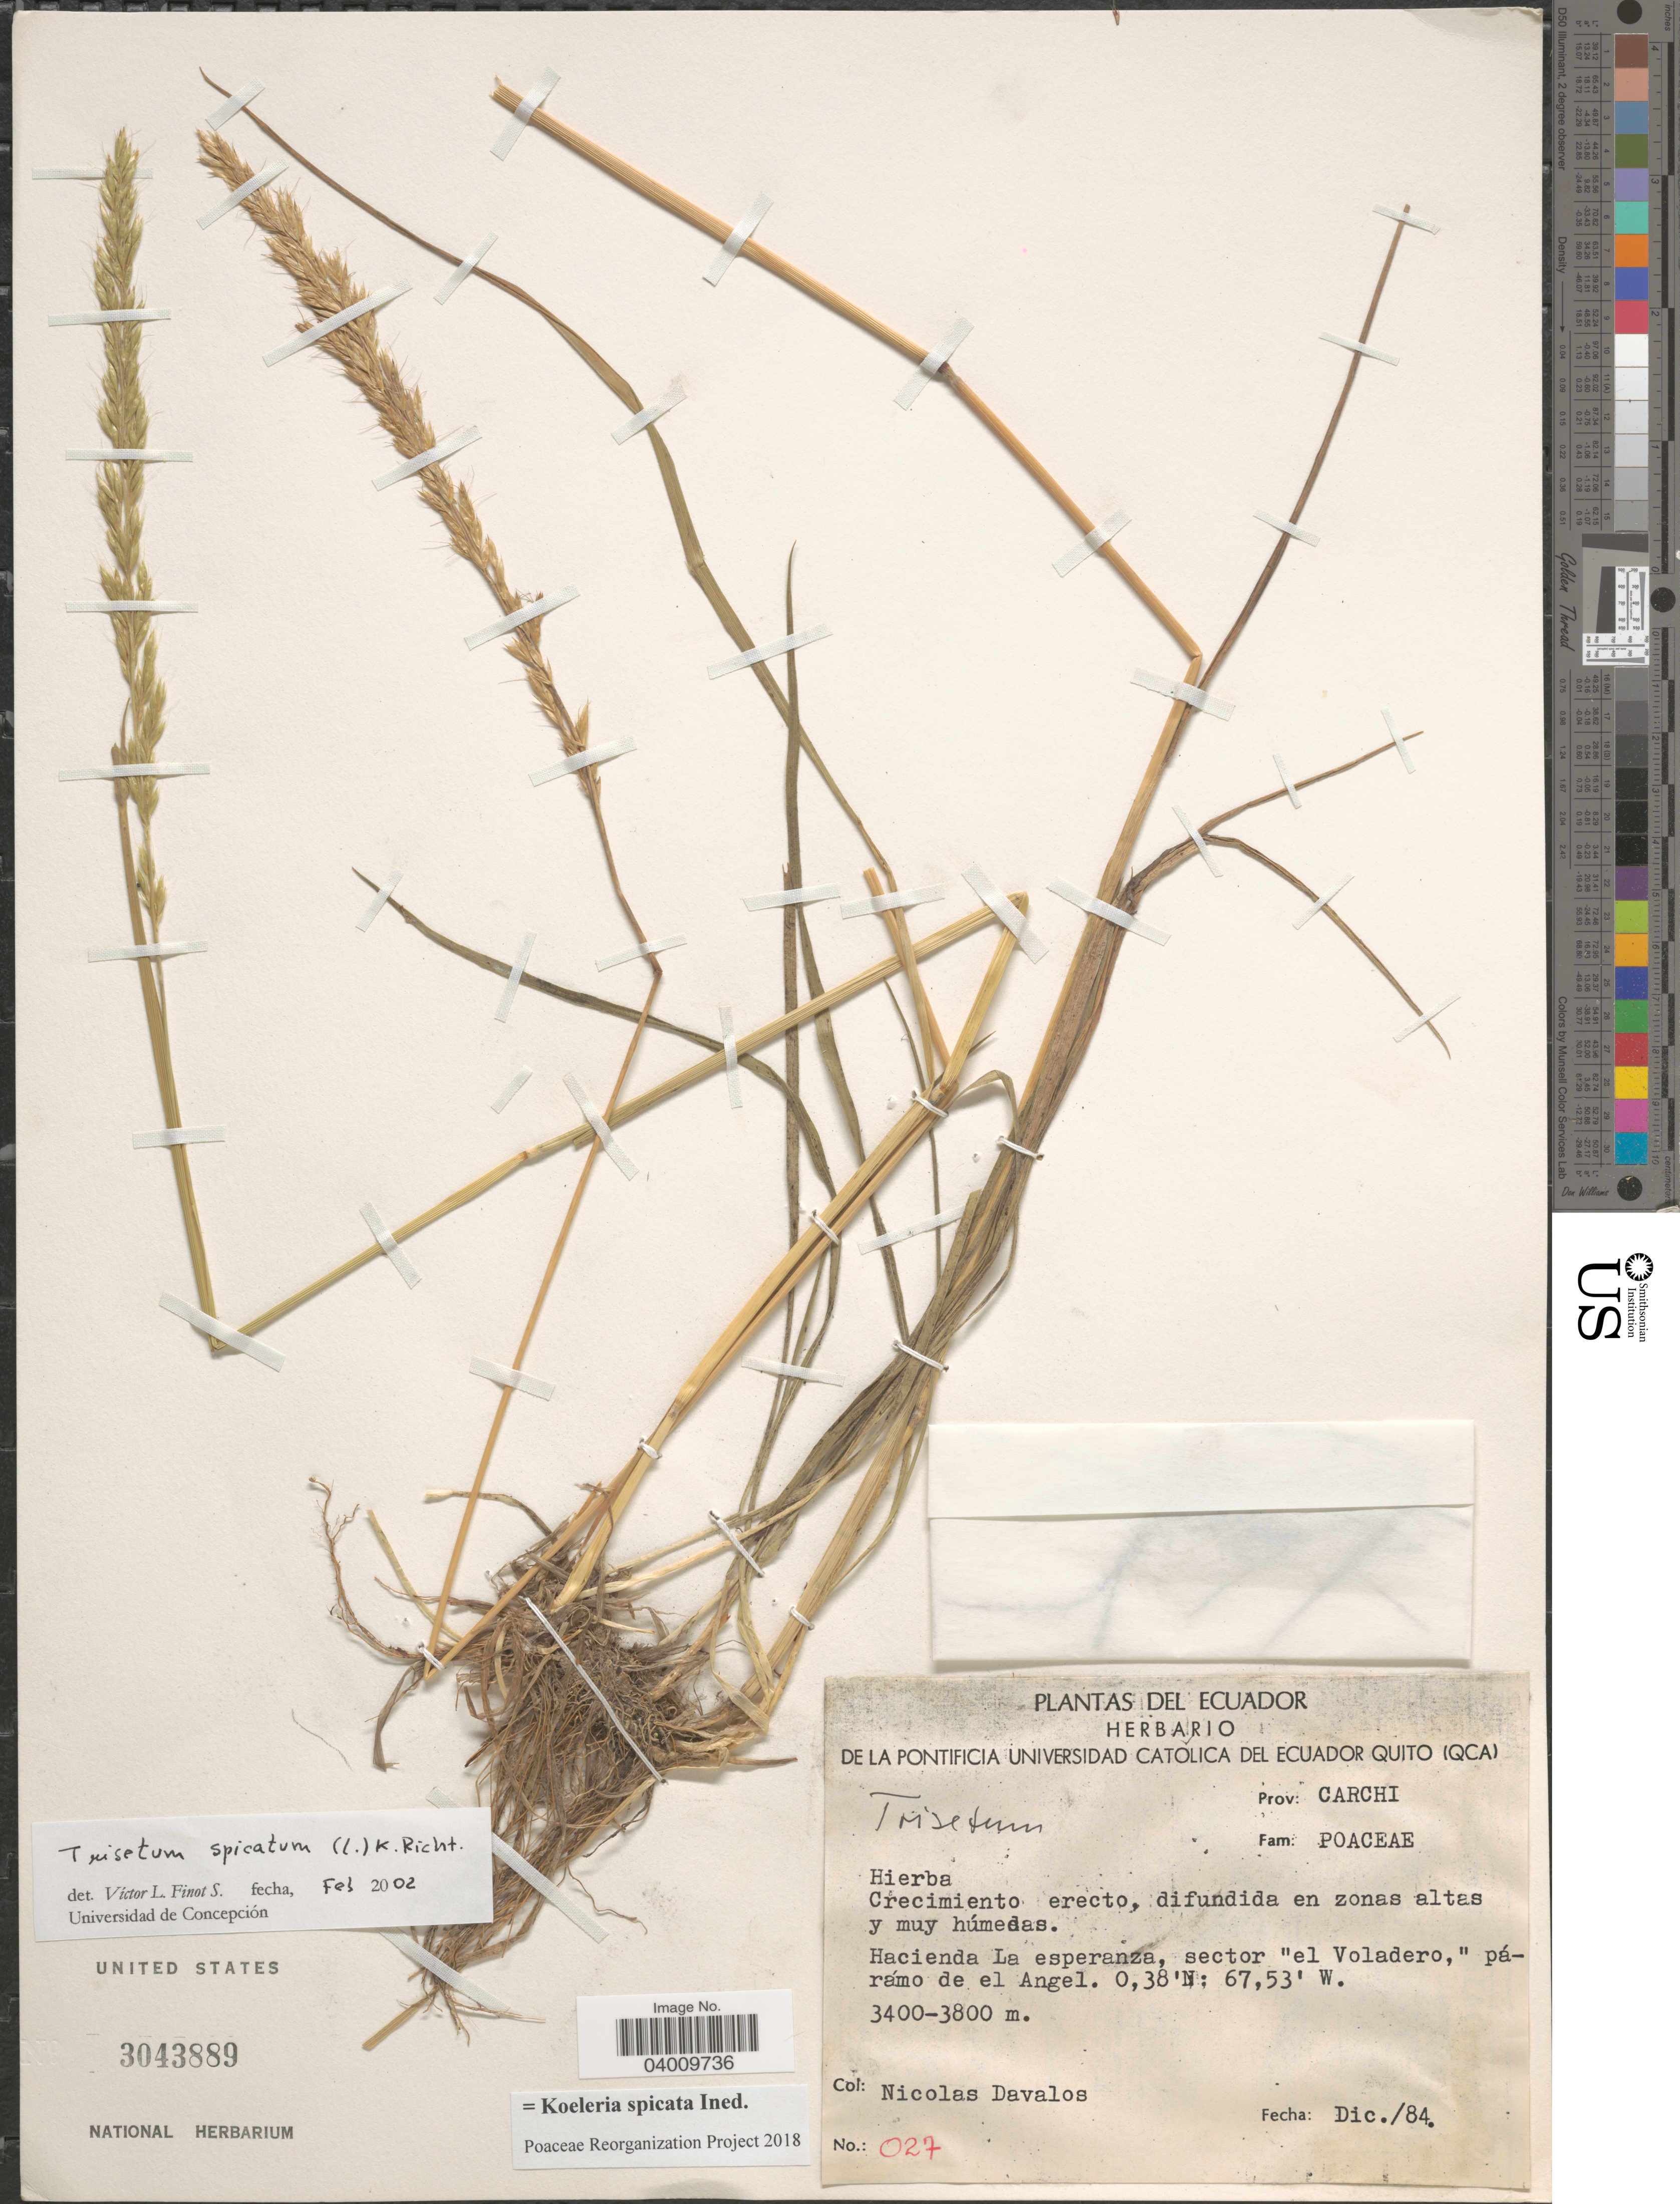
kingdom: Plantae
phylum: Tracheophyta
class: Liliopsida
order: Poales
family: Poaceae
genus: Koeleria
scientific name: Koeleria spicata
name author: (L.) Barberá et al.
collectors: N. Davalos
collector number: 027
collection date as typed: Transcribed d/m/y: /12/84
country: Ecuador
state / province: Carchi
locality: Hacienda La esperanza, sector "el Voladero," párámo de el Angel.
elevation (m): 3400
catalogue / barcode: US 3043889